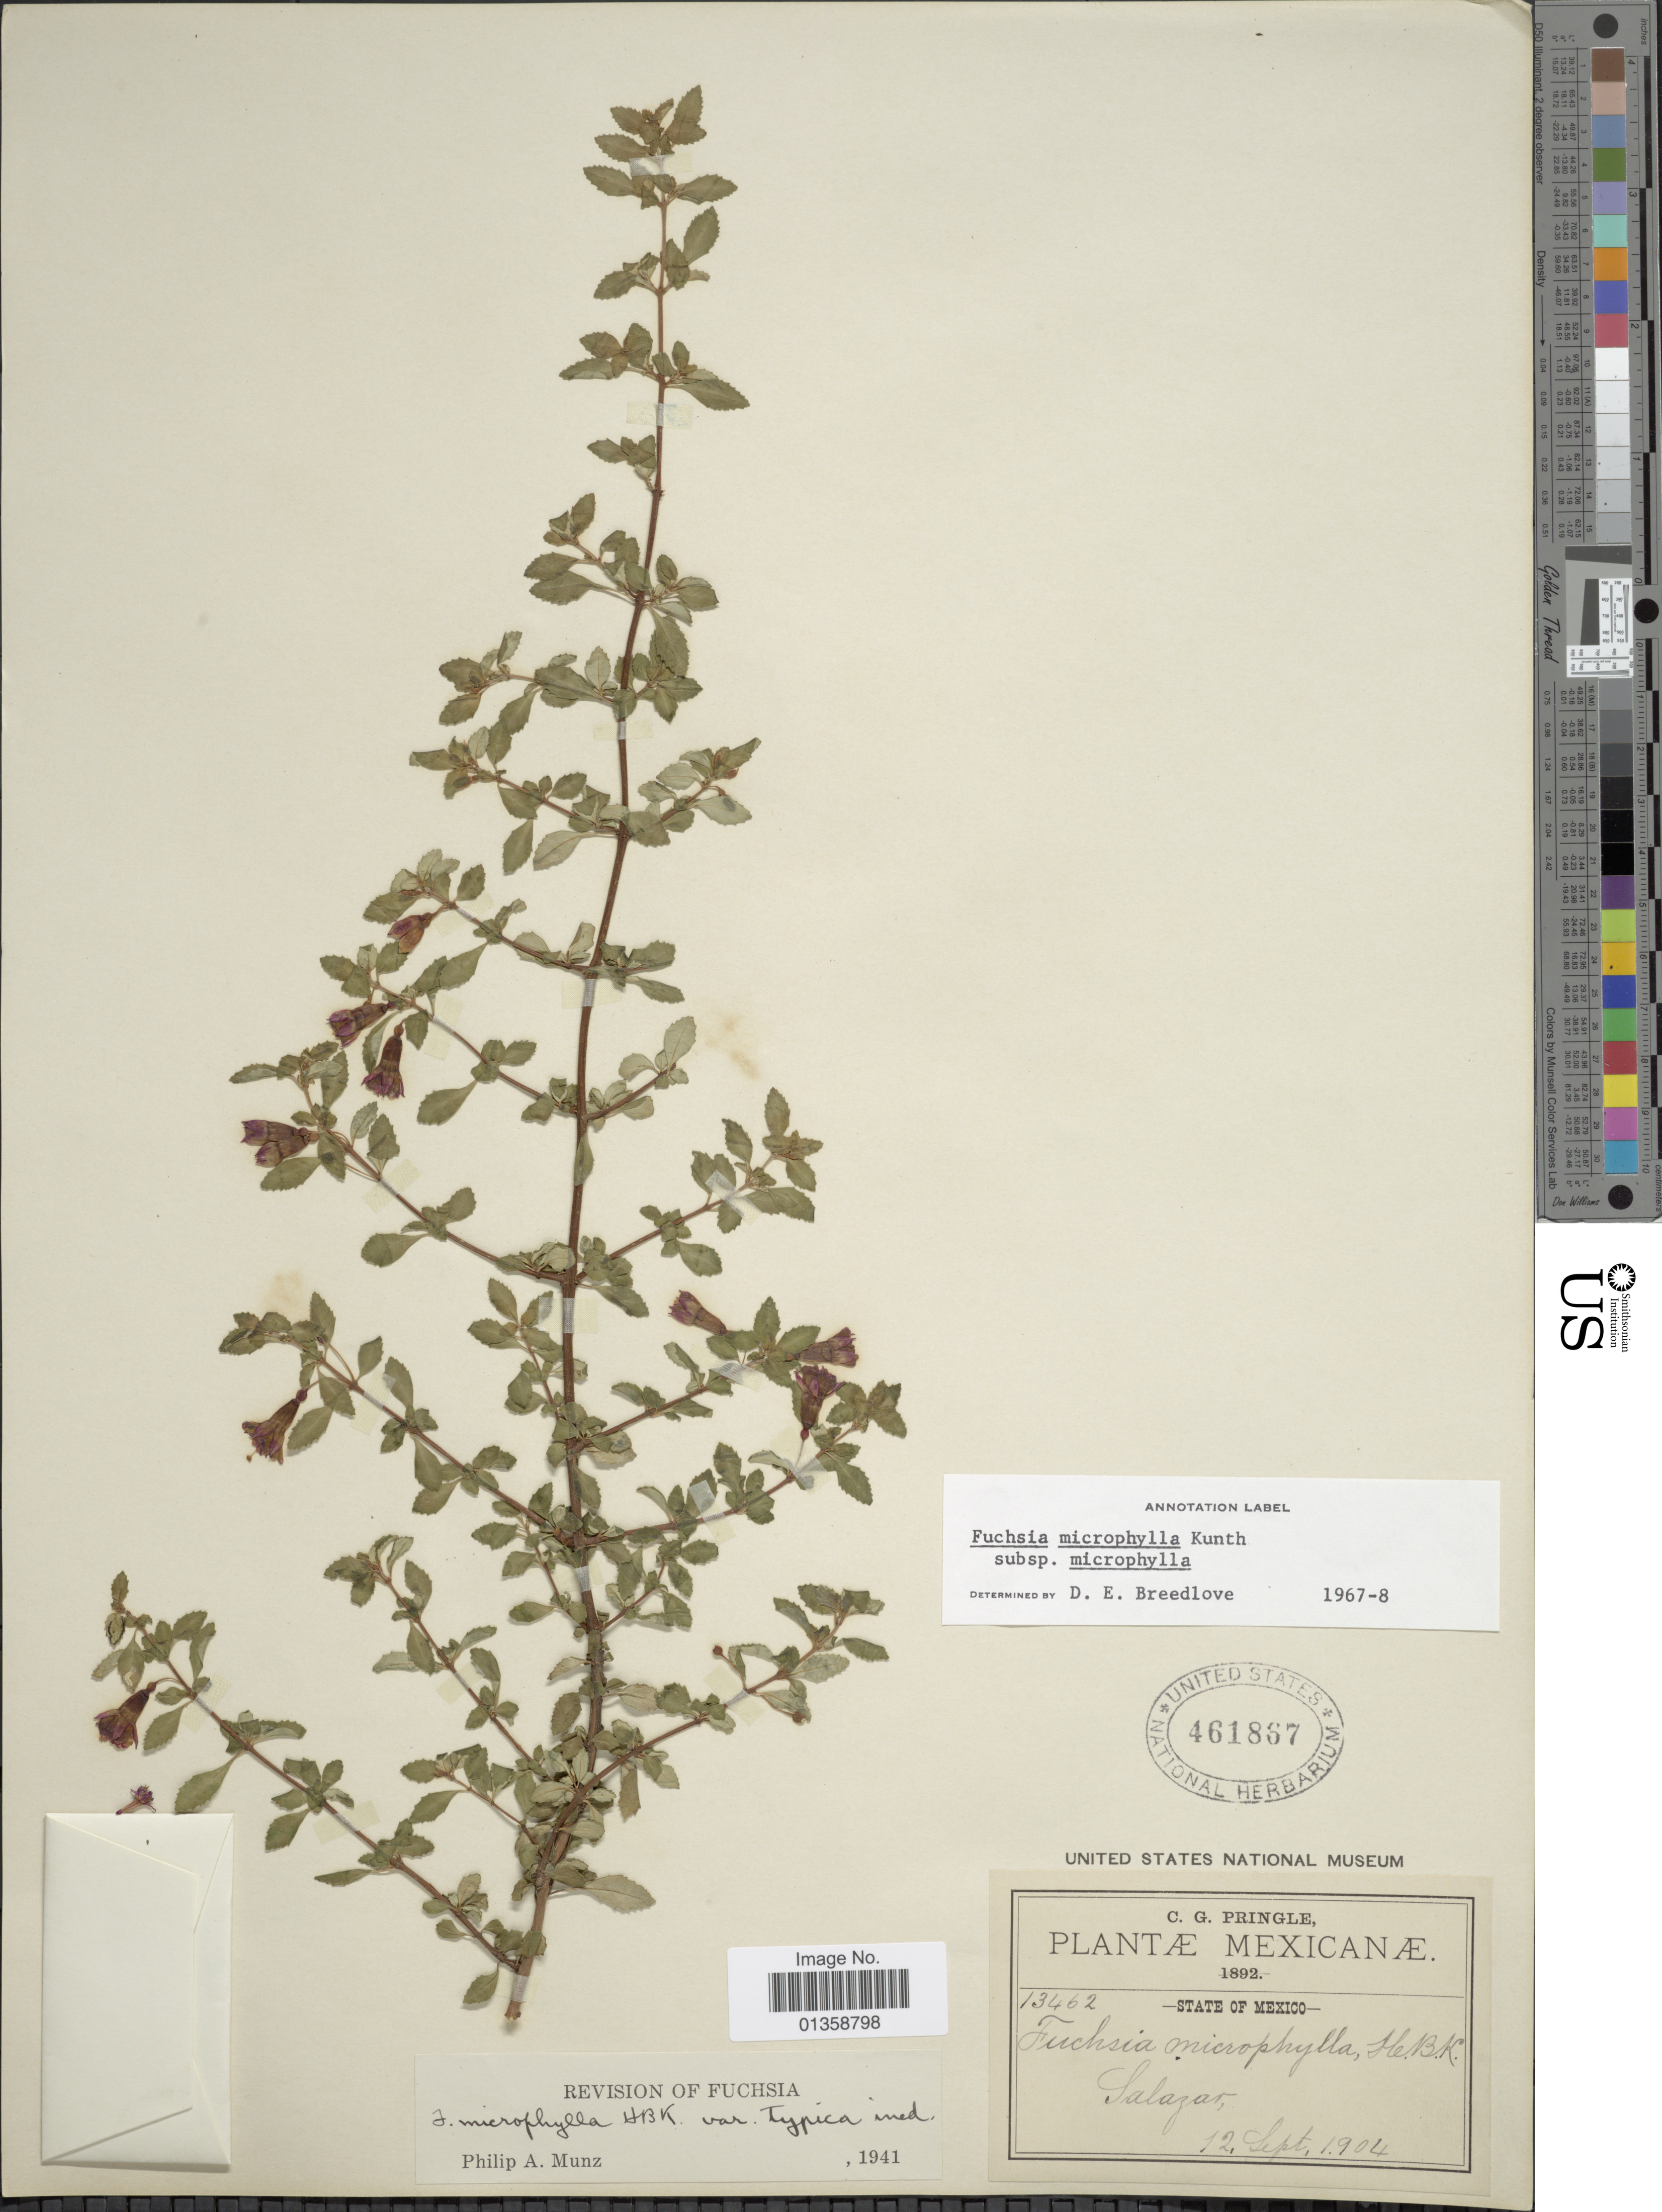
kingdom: Plantae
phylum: Tracheophyta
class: Magnoliopsida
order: Myrtales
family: Onagraceae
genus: Fuchsia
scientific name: Fuchsia microphylla subsp. microphylla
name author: Kunth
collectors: C. G. Pringle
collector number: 13462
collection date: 1904-09-12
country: Mexico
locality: Salazar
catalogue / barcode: US 461867